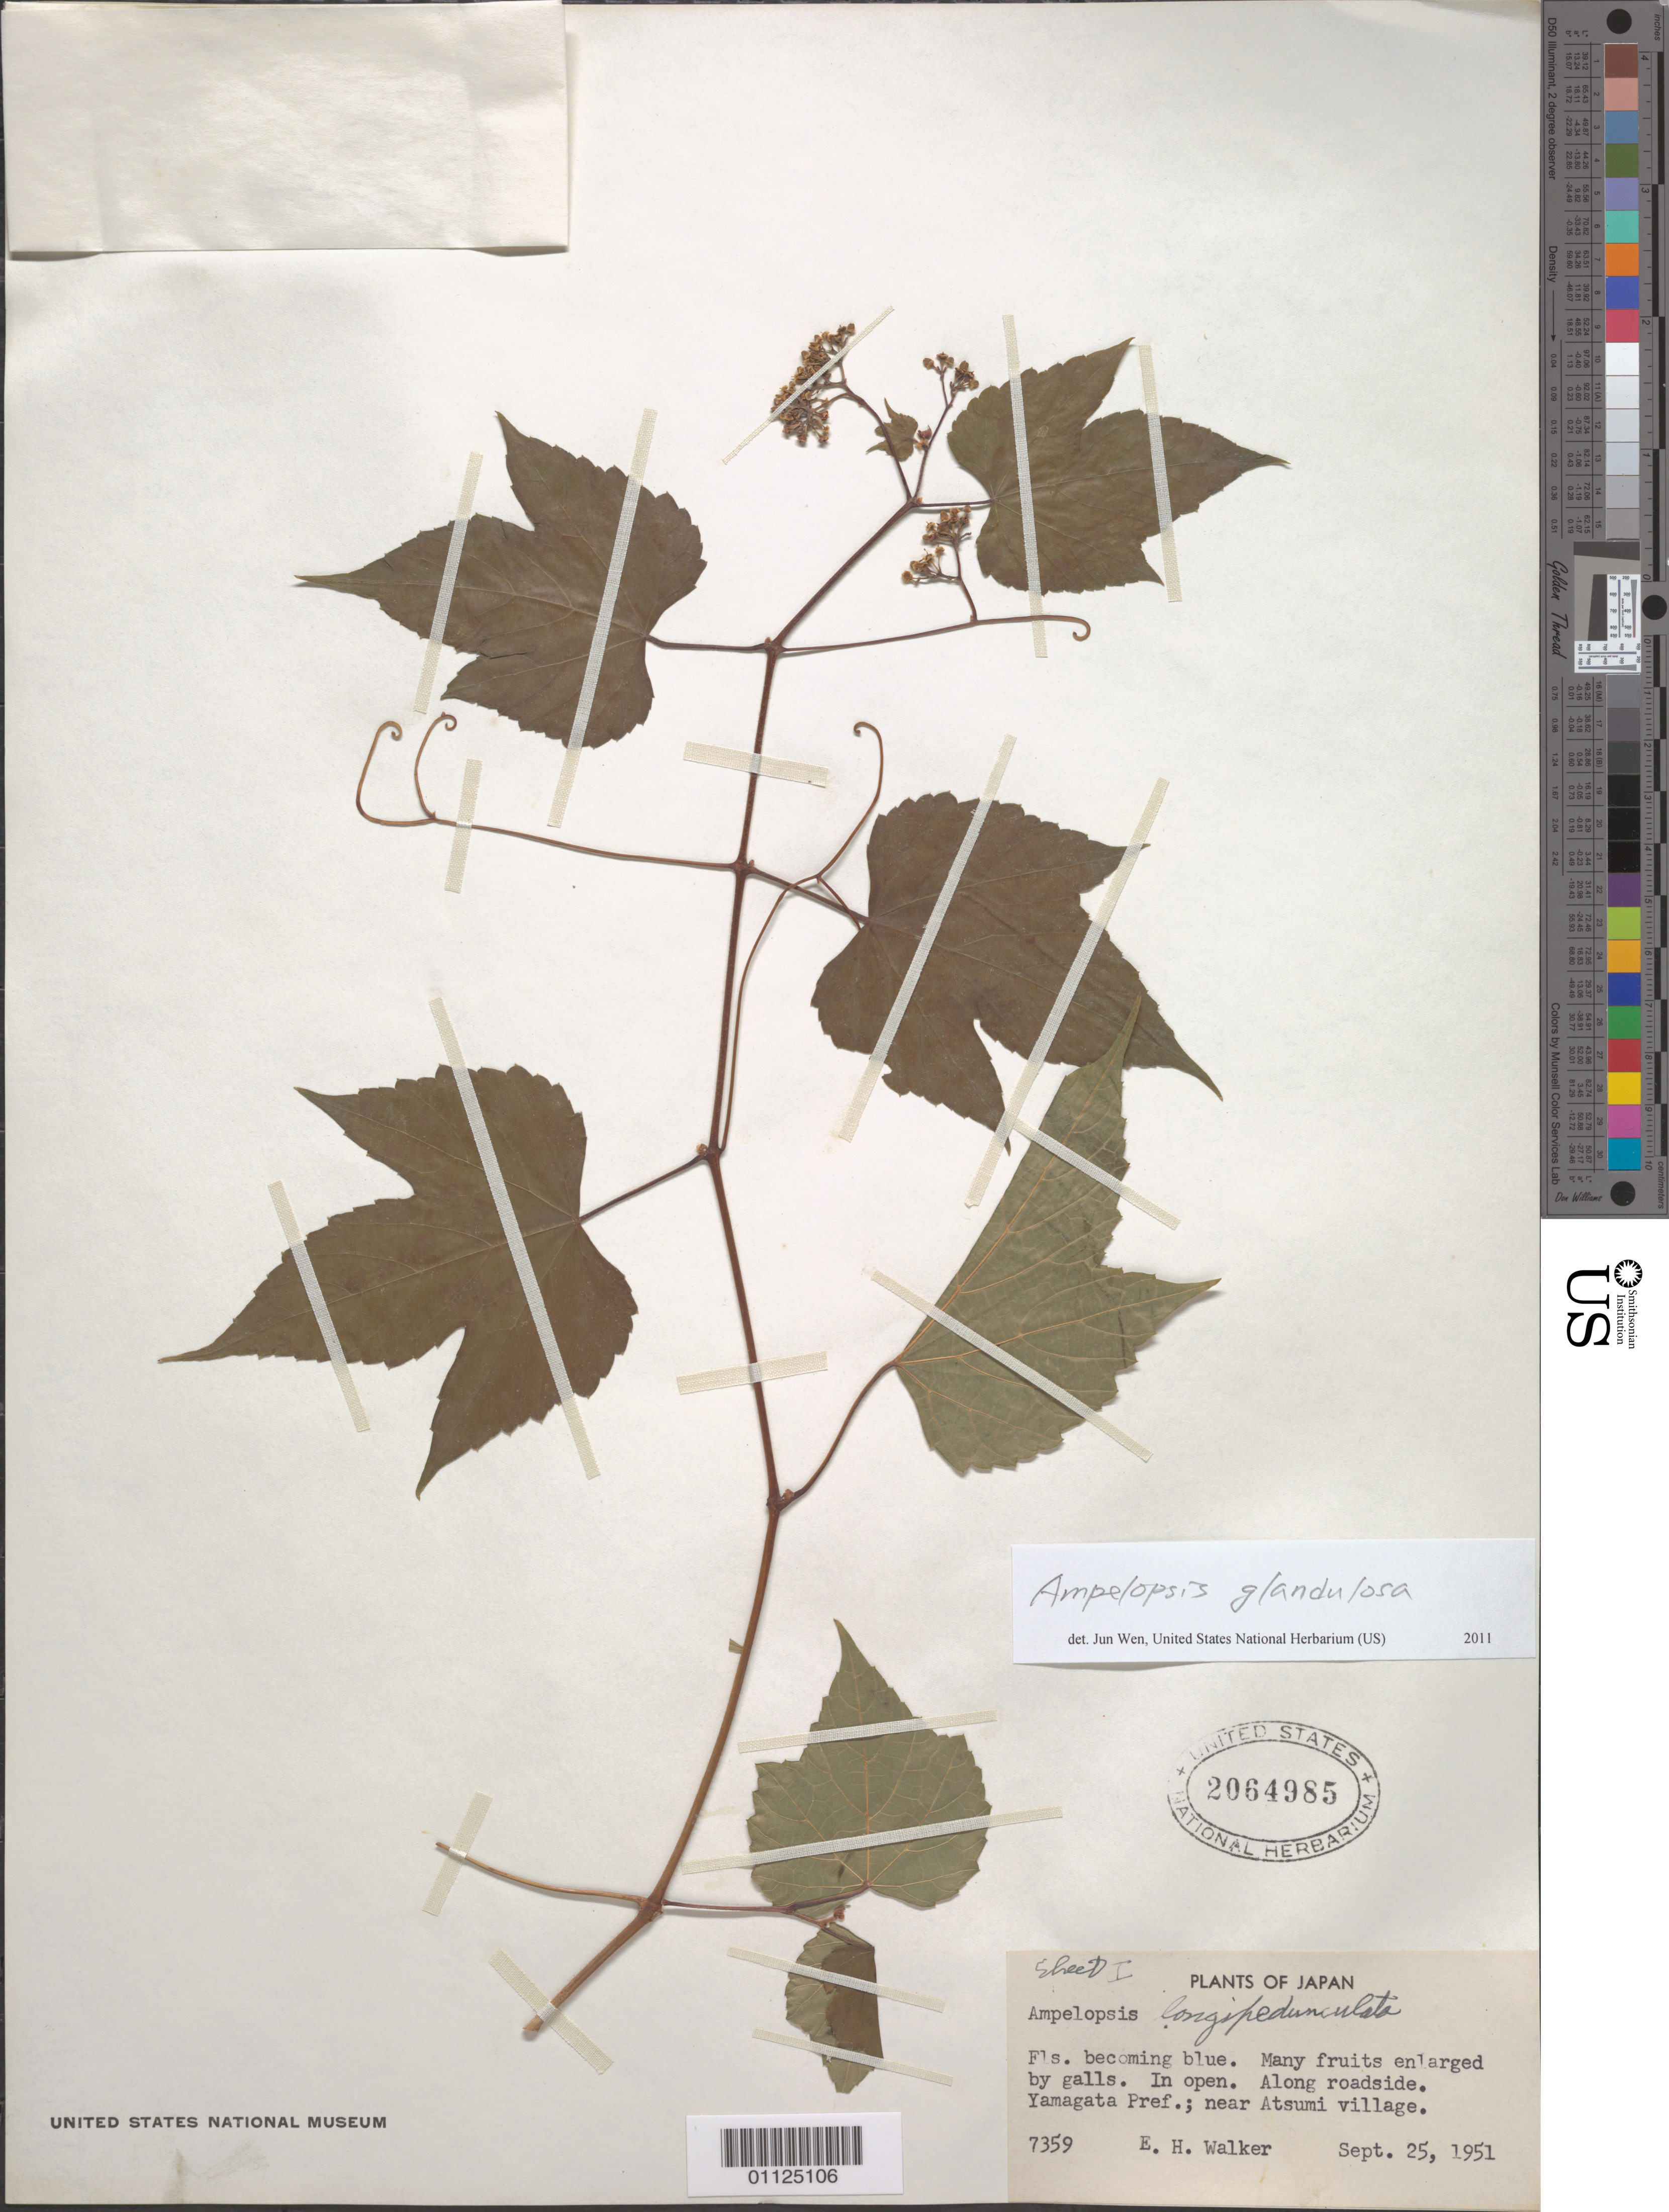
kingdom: Plantae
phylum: Tracheophyta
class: Magnoliopsida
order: Vitales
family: Vitaceae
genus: Ampelopsis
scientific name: Ampelopsis glandulosa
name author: (Wall.) Momiy.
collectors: E. H. Walker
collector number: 7359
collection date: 1951-09-25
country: Japan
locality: Yamagata Pref., near Atsumi village.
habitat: Along roadside.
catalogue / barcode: US 2064985